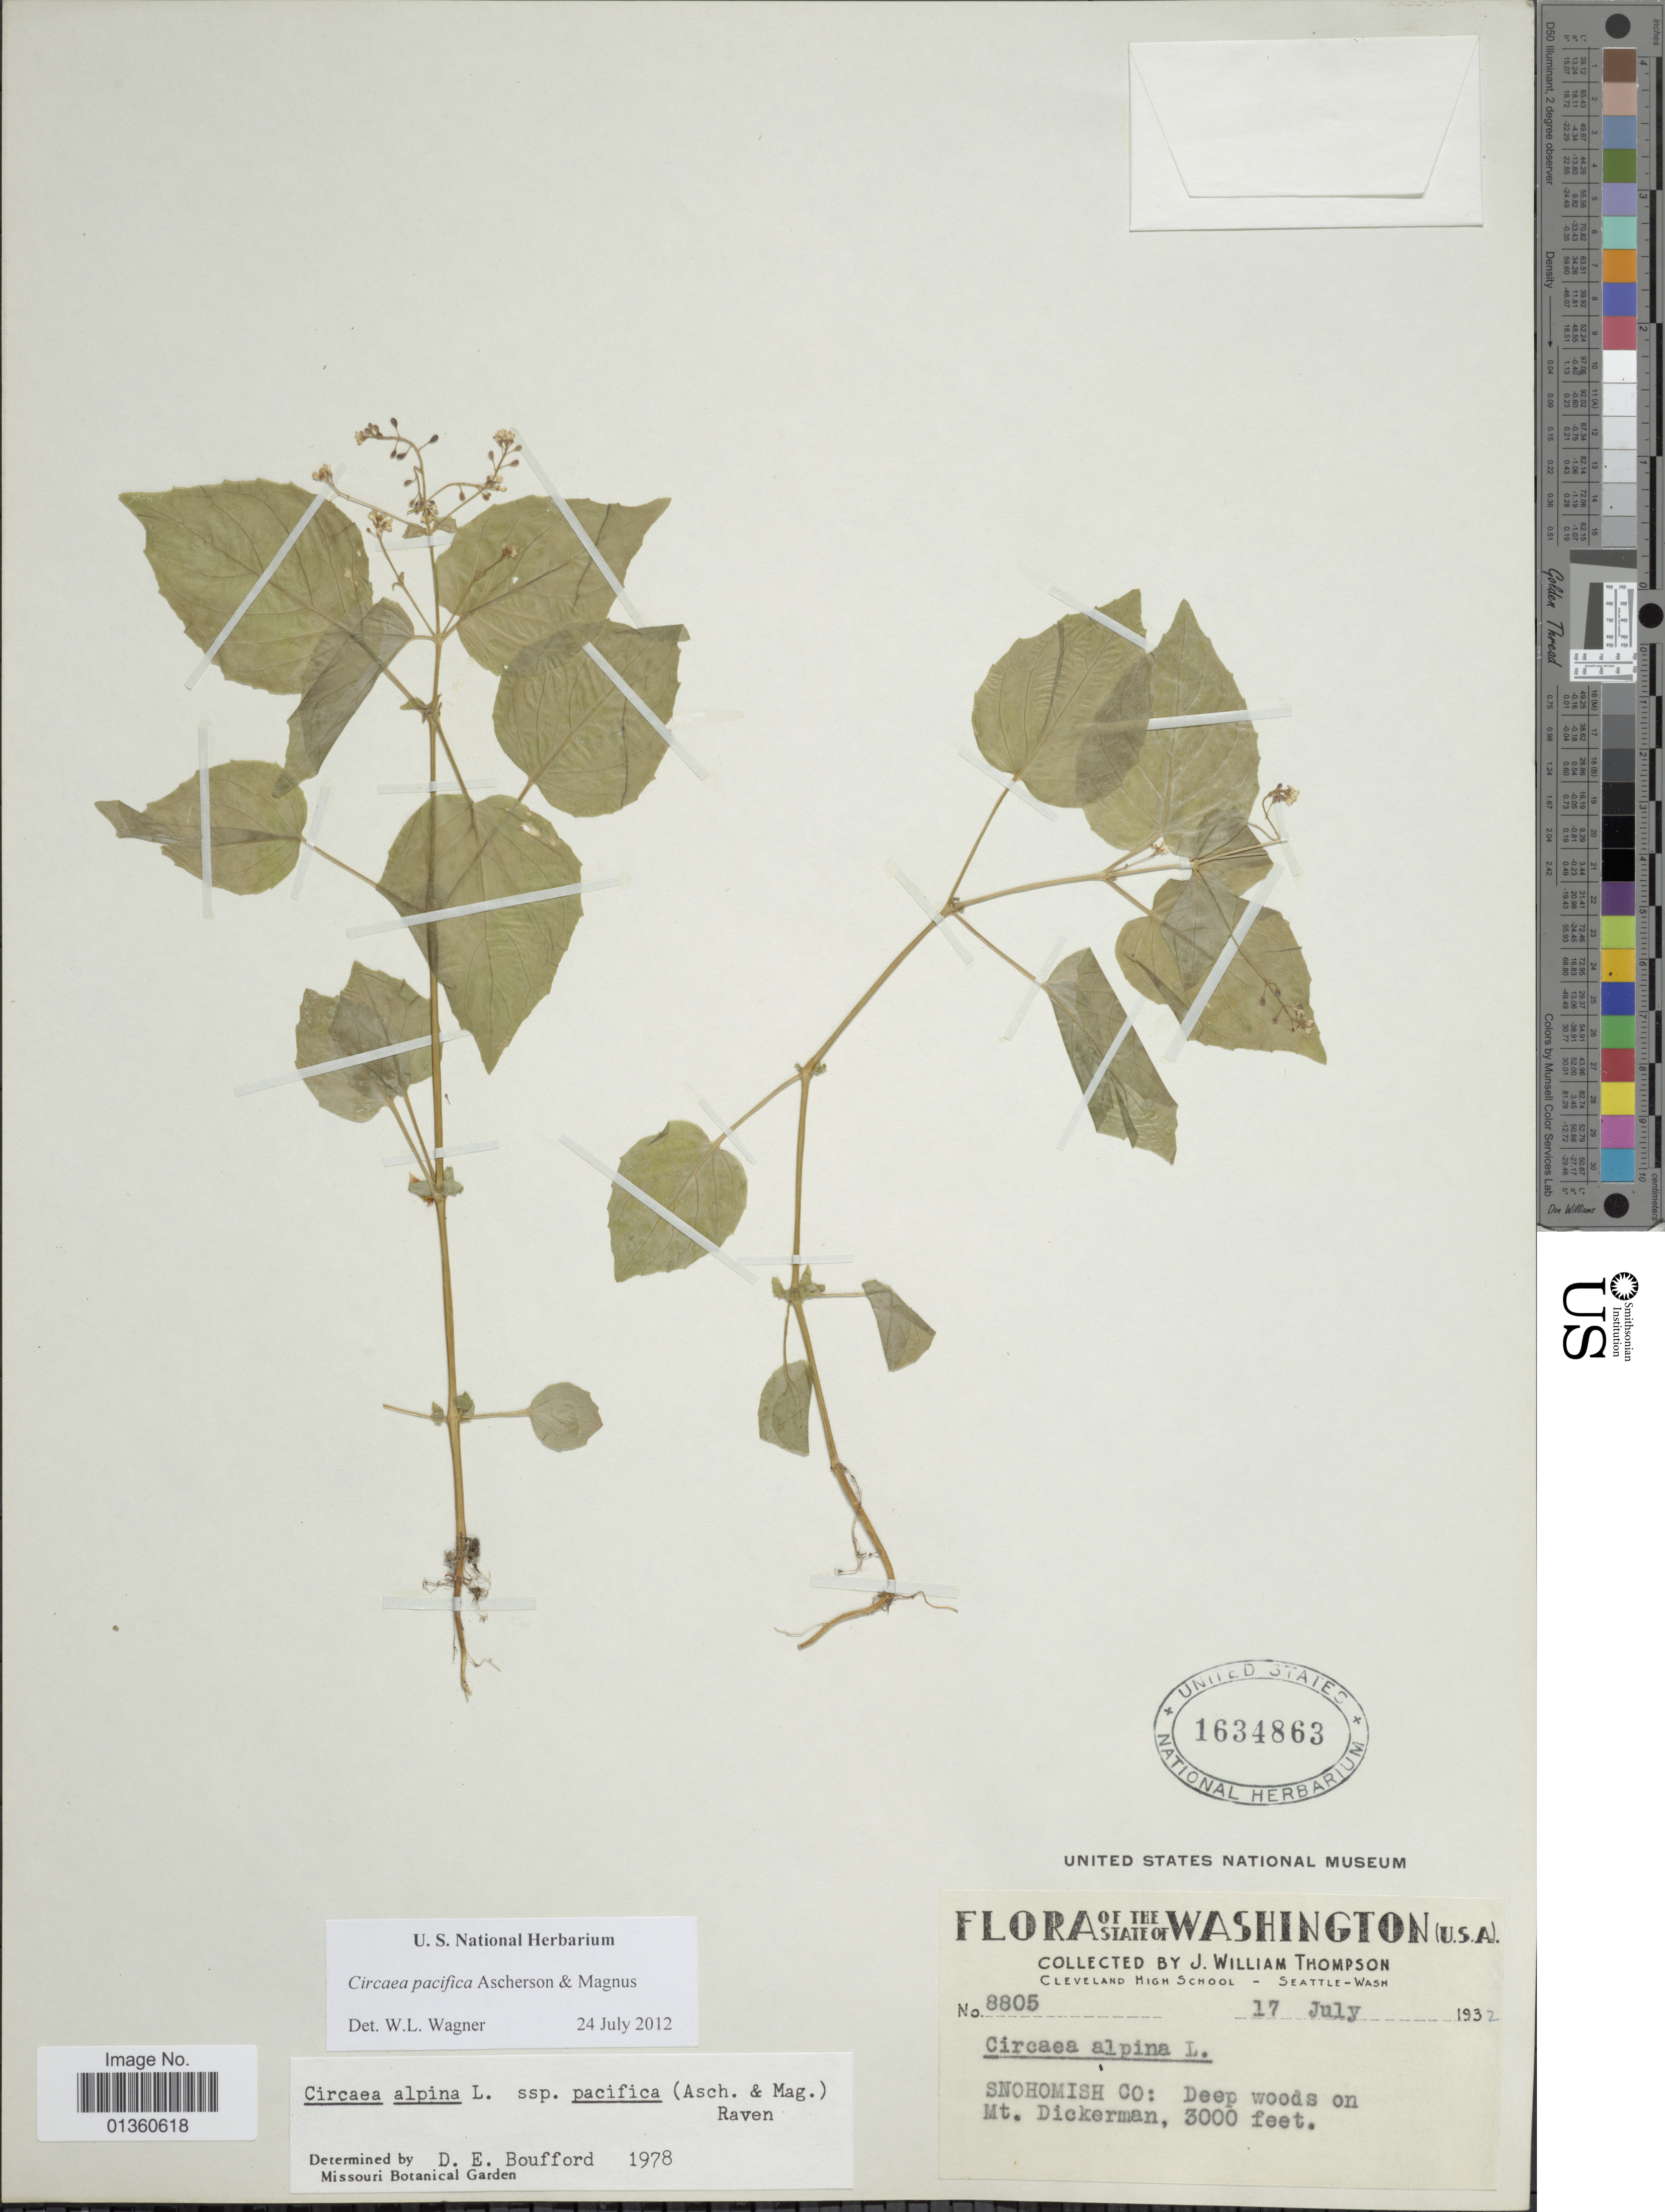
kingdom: Plantae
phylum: Tracheophyta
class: Magnoliopsida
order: Myrtales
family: Onagraceae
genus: Circaea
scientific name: Circaea pacifica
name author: Asch. & Magnus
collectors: J. W. Thompson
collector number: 8805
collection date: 1932-07-17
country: United States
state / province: Washington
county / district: Snohomish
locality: Snohomish Co: Deep woods on Mt. Dickerman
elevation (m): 914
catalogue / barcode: US 1634863